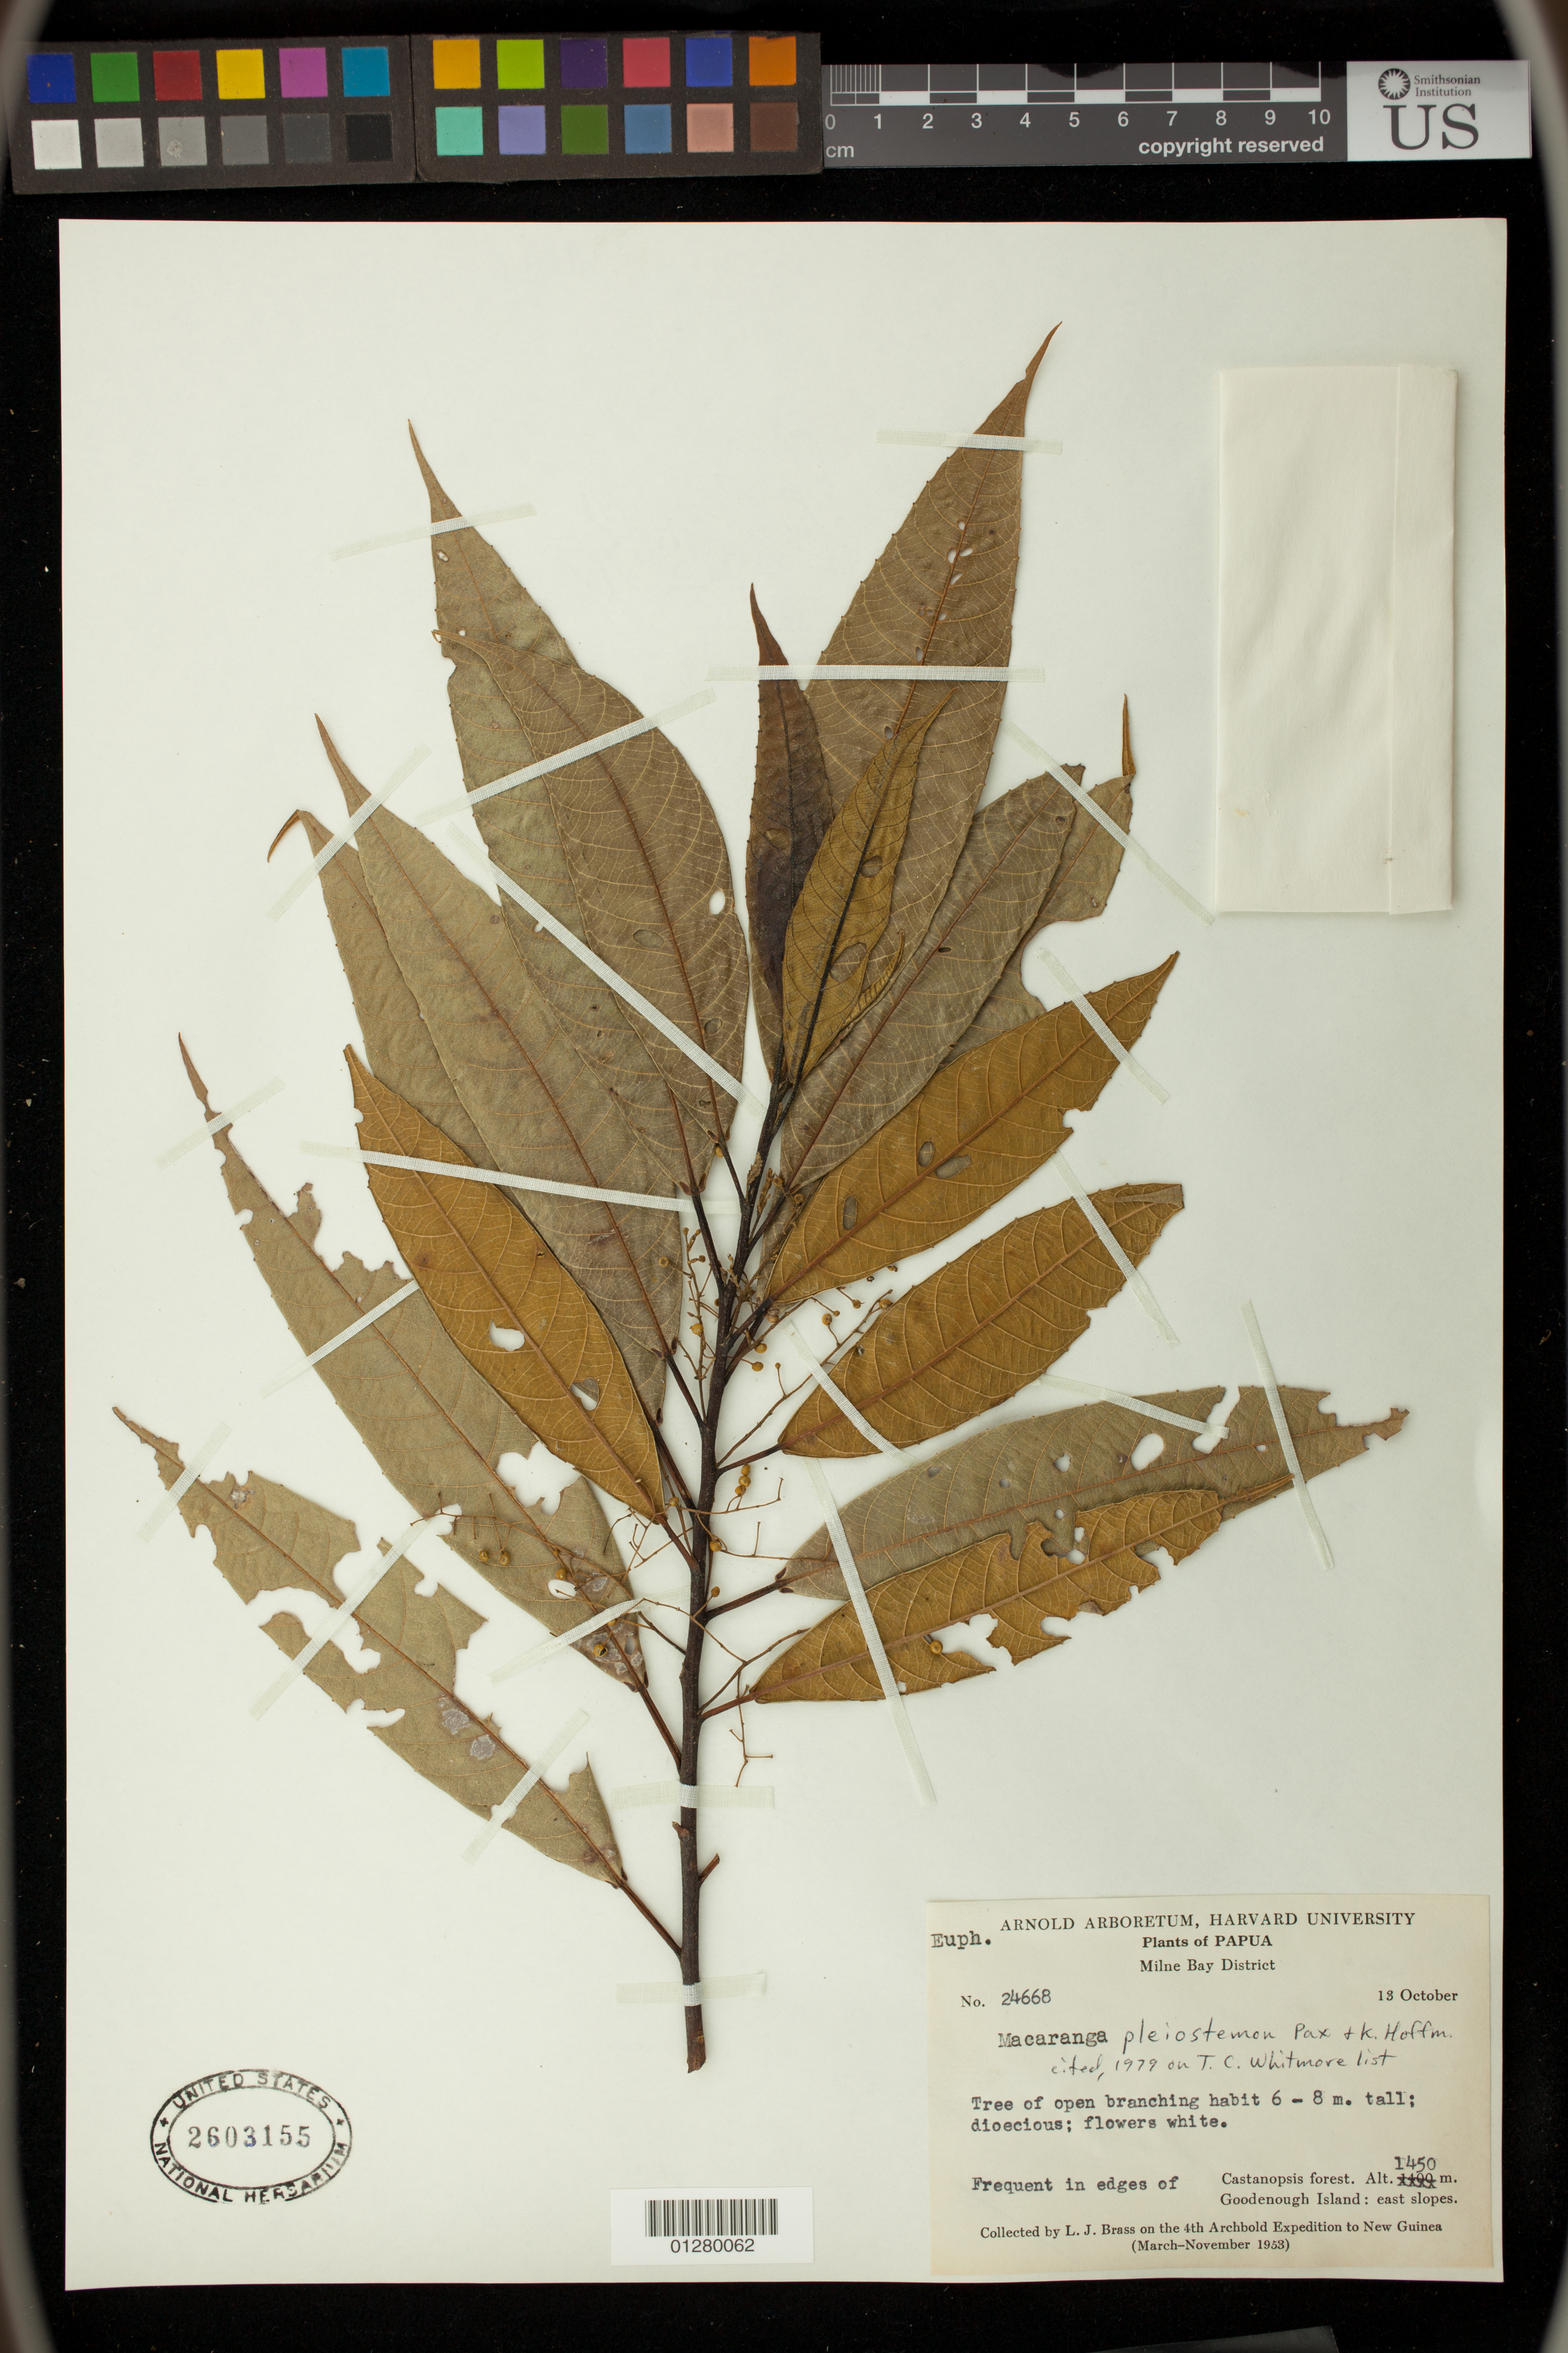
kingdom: Plantae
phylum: Tracheophyta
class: Magnoliopsida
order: Malpighiales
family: Euphorbiaceae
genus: Macaranga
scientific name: Macaranga pleiostemon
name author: Pax & K. Hoffm.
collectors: L. J. Brass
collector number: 24668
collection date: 1953-10-13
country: Papua New Guinea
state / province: Milne Bay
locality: Castanopsis forest. Goodenough Island: east slope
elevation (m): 1450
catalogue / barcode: US 2603155